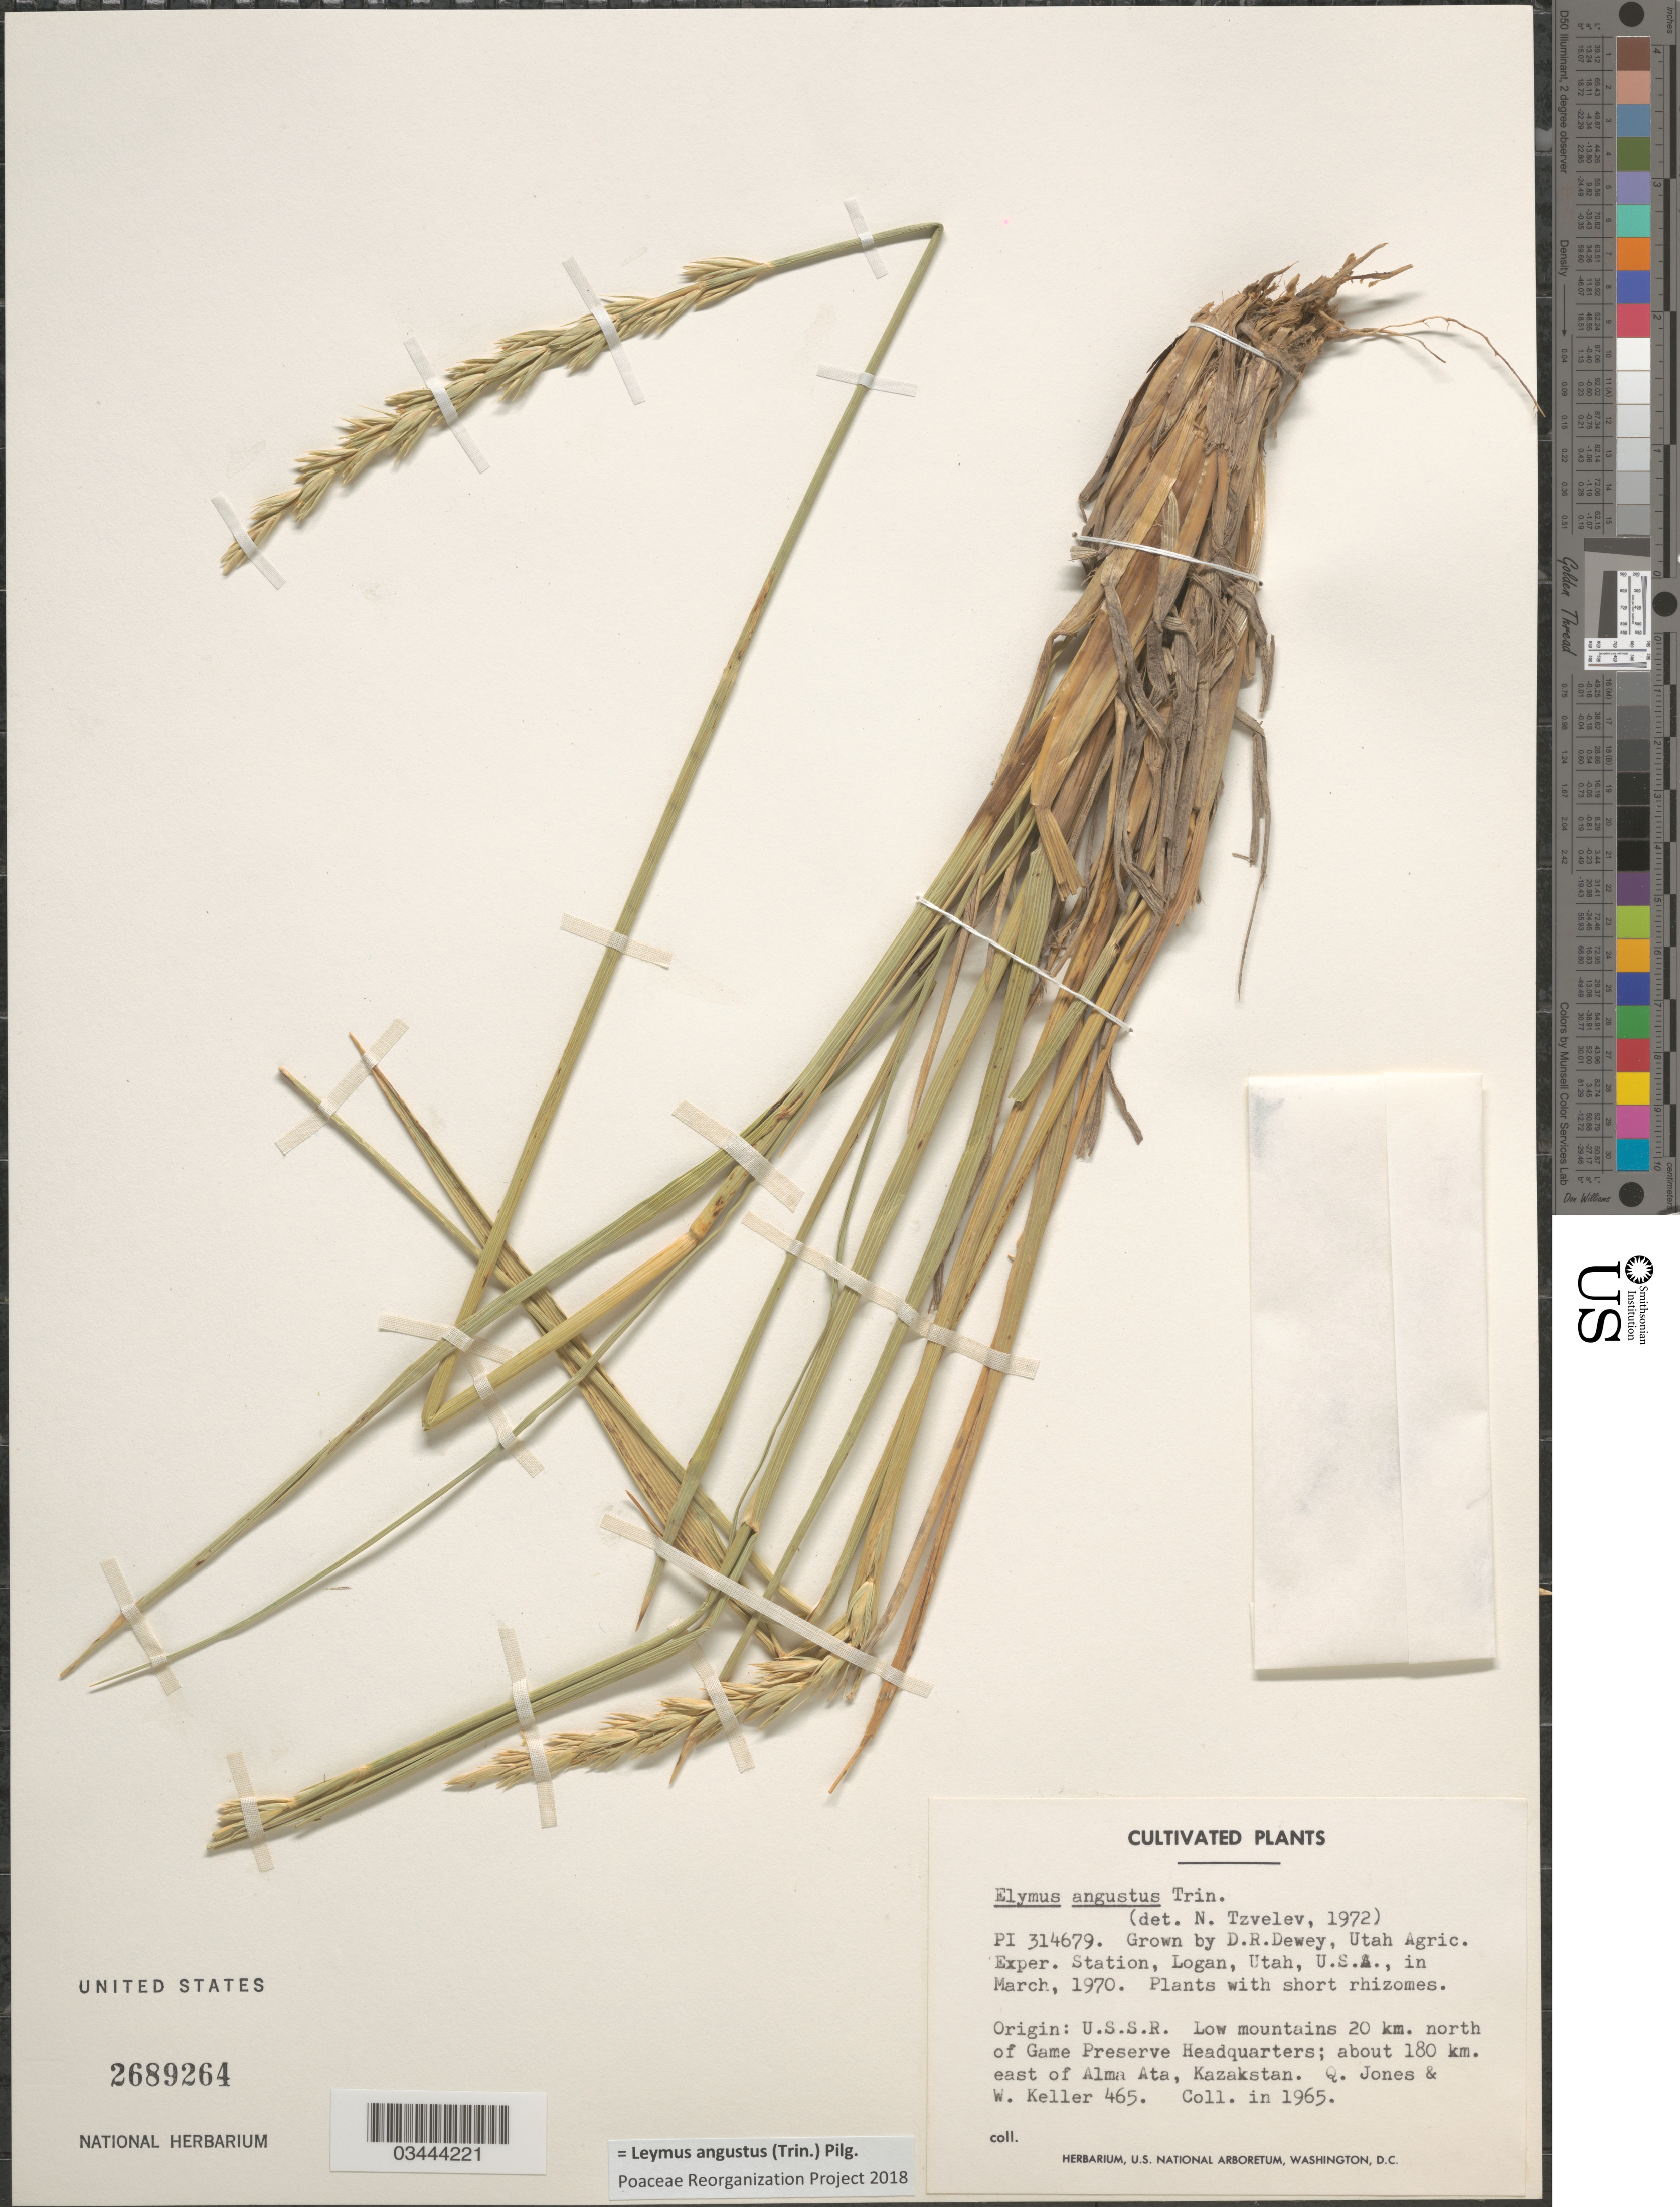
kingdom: Plantae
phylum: Tracheophyta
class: Liliopsida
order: Poales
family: Poaceae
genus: Leymus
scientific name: Leymus angustus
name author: (Trin.) Pilg.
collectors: D. Dewey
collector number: P.I. 314679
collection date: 1970-03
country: United States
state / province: Utah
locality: Utah Agric. Exper. Station, Logan.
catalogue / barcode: US 2689264